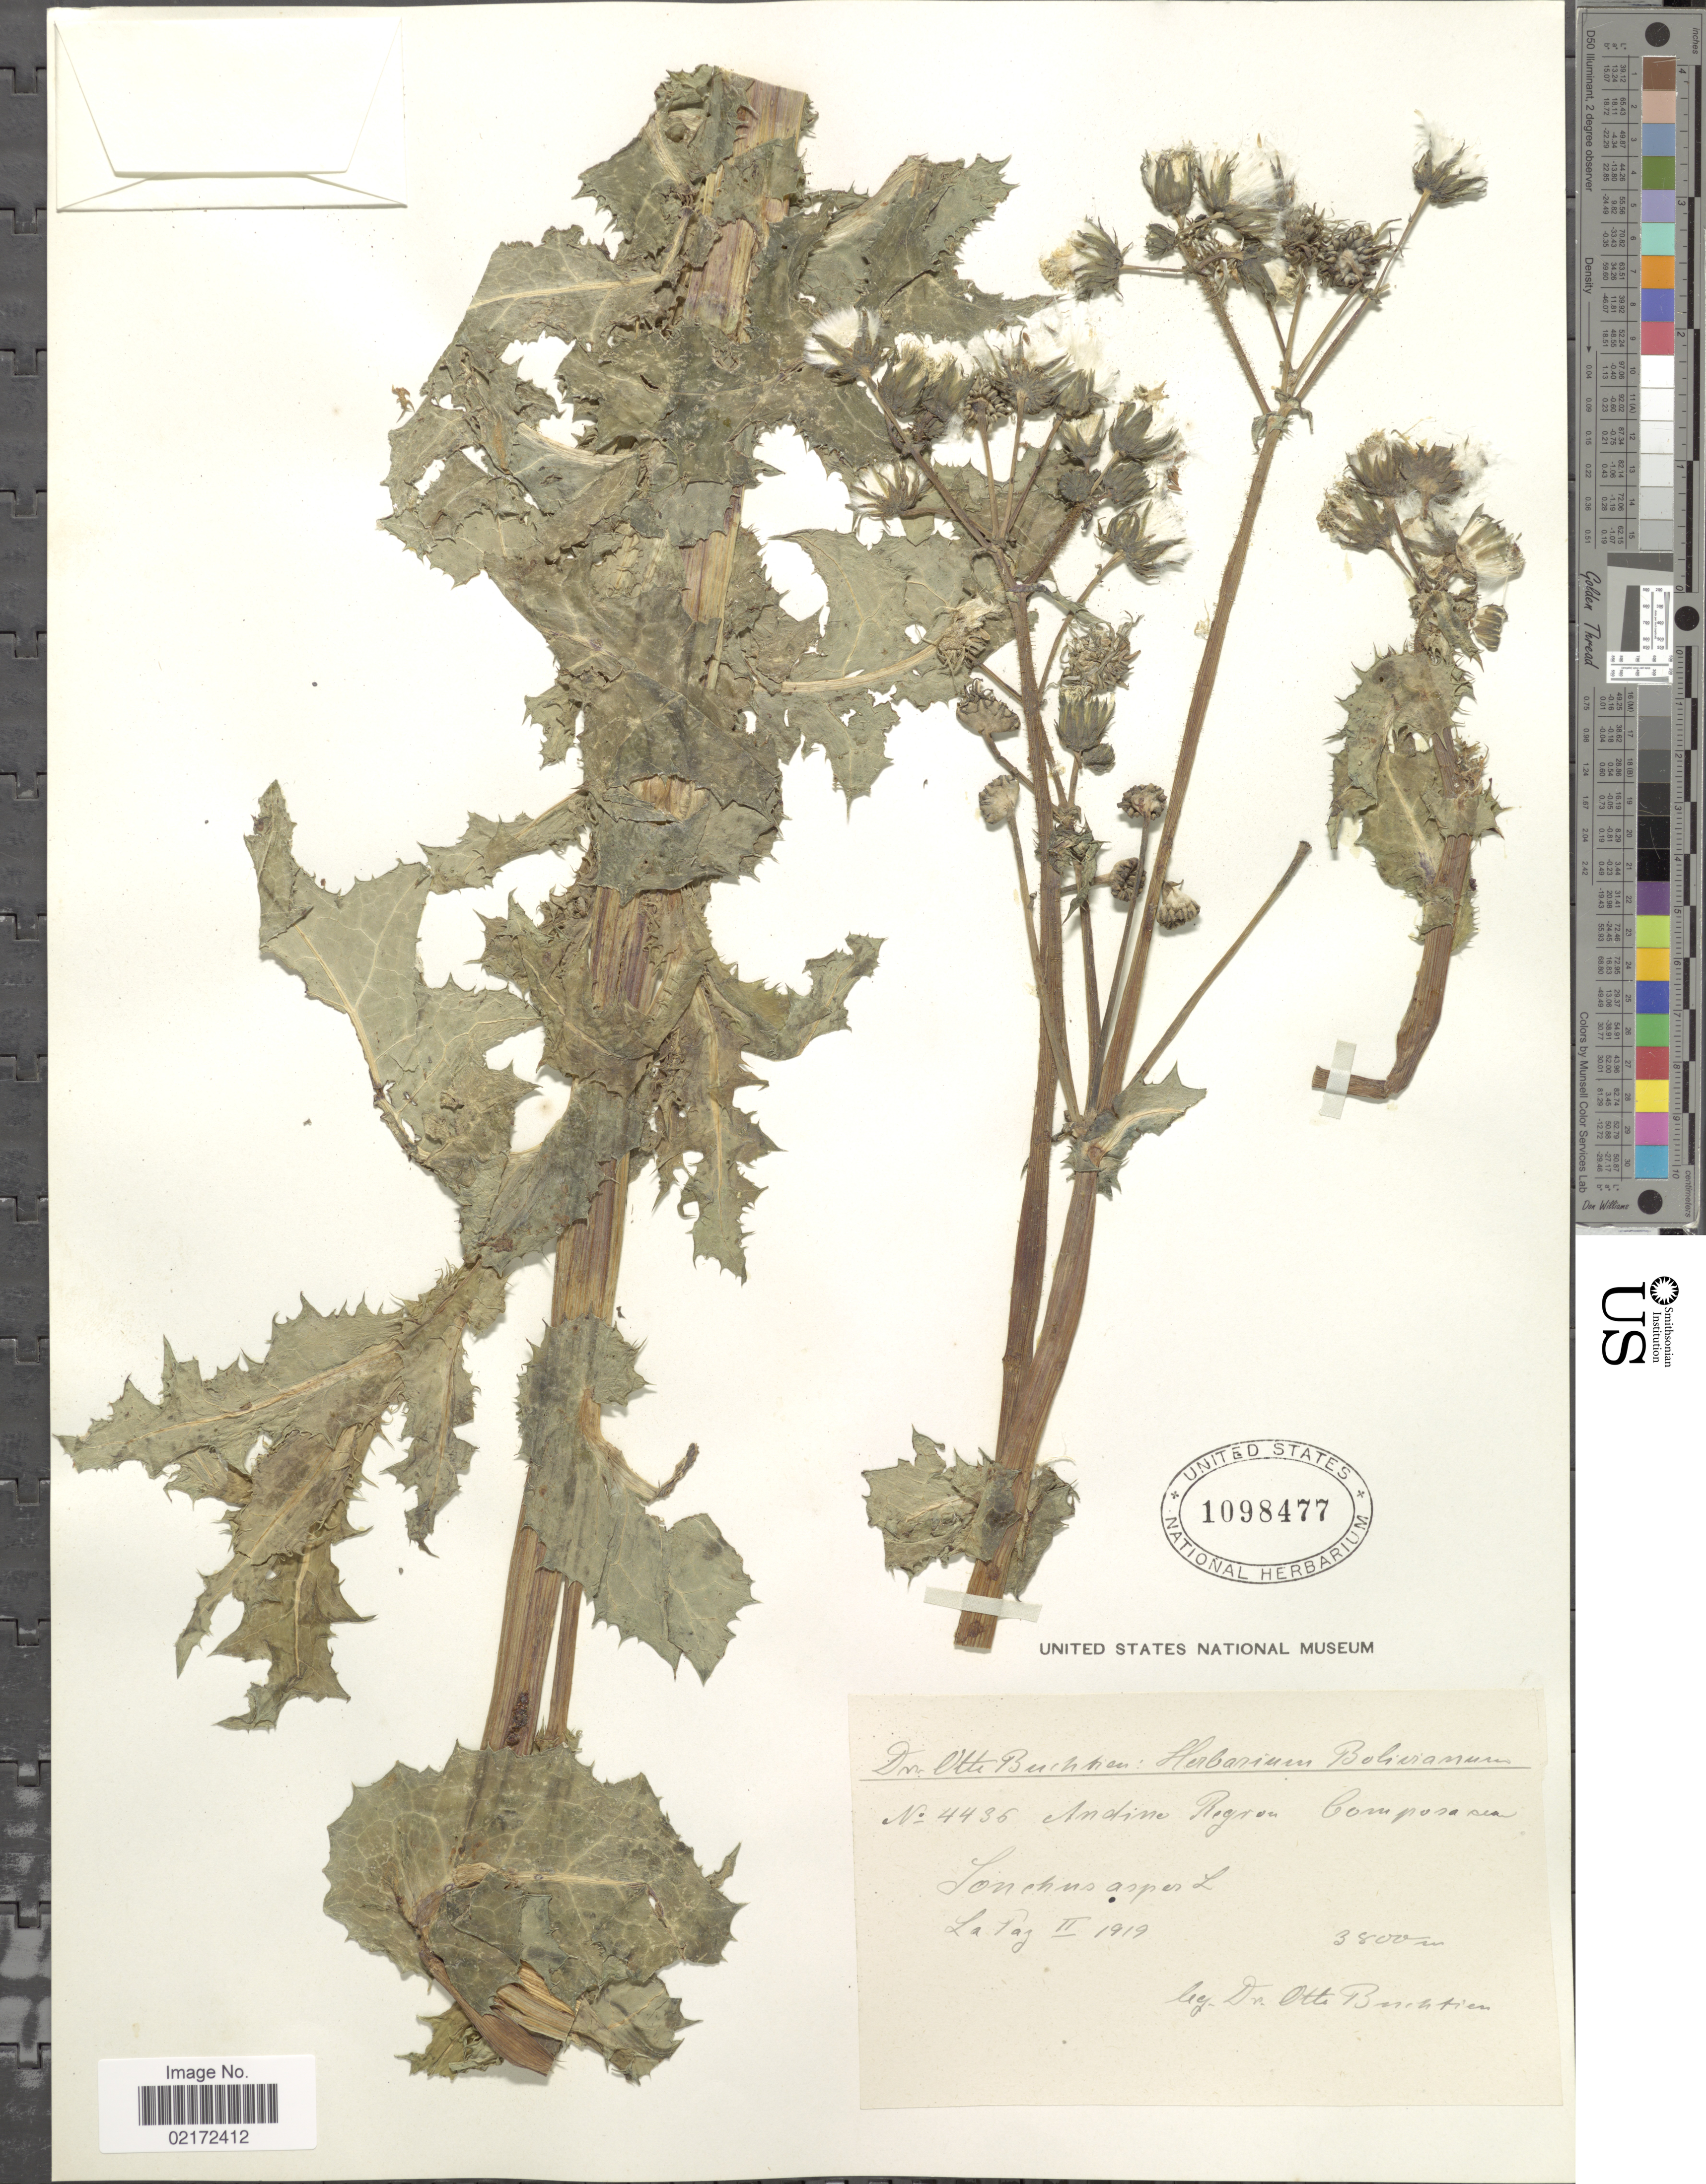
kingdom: Plantae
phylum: Tracheophyta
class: Magnoliopsida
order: Asterales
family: Asteraceae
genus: Sonchus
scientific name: Sonchus asper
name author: (L.) Hill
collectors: O. Buchtien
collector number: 4436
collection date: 1919-02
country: Bolivia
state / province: La Paz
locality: La Paz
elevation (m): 3800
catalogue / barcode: US 1098477